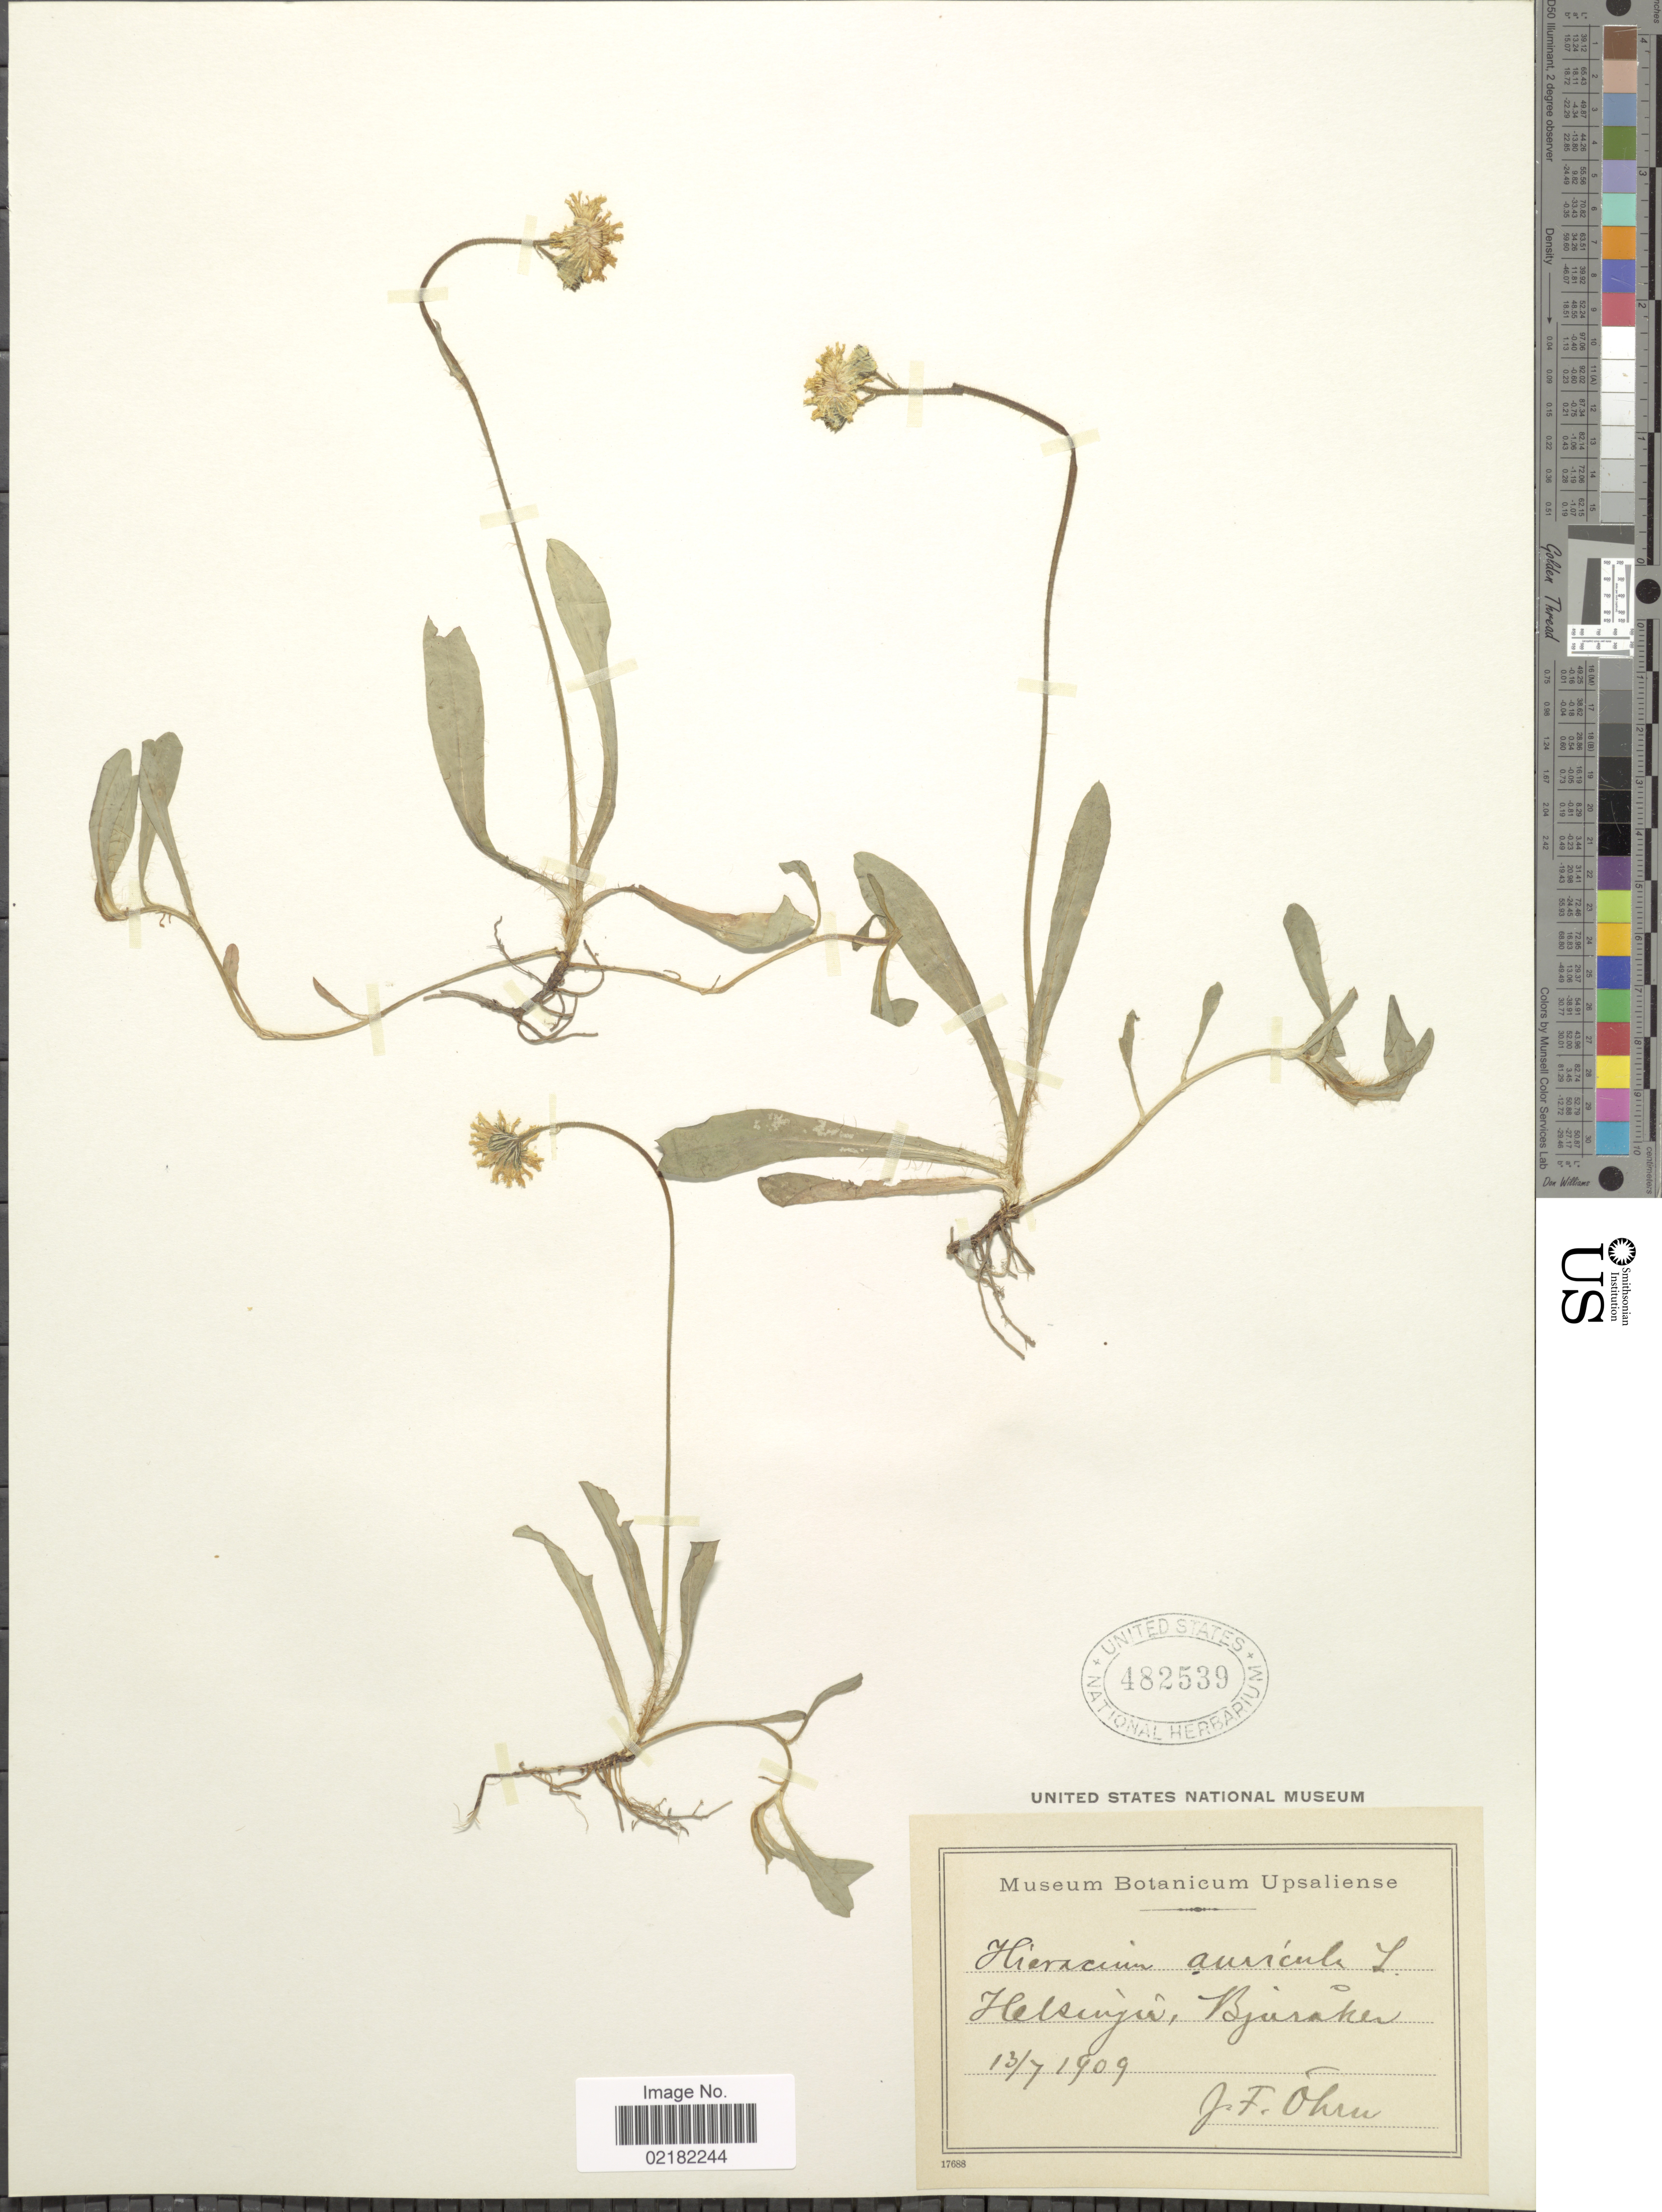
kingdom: Plantae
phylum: Tracheophyta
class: Magnoliopsida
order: Asterales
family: Asteraceae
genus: Pilosella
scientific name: Pilosella floribunda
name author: (Wimm. & Grab.) Fr. a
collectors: J. Ohrn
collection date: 1909-07-13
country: Sweden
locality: Helsingia. Bjuraker.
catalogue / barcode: US 482539